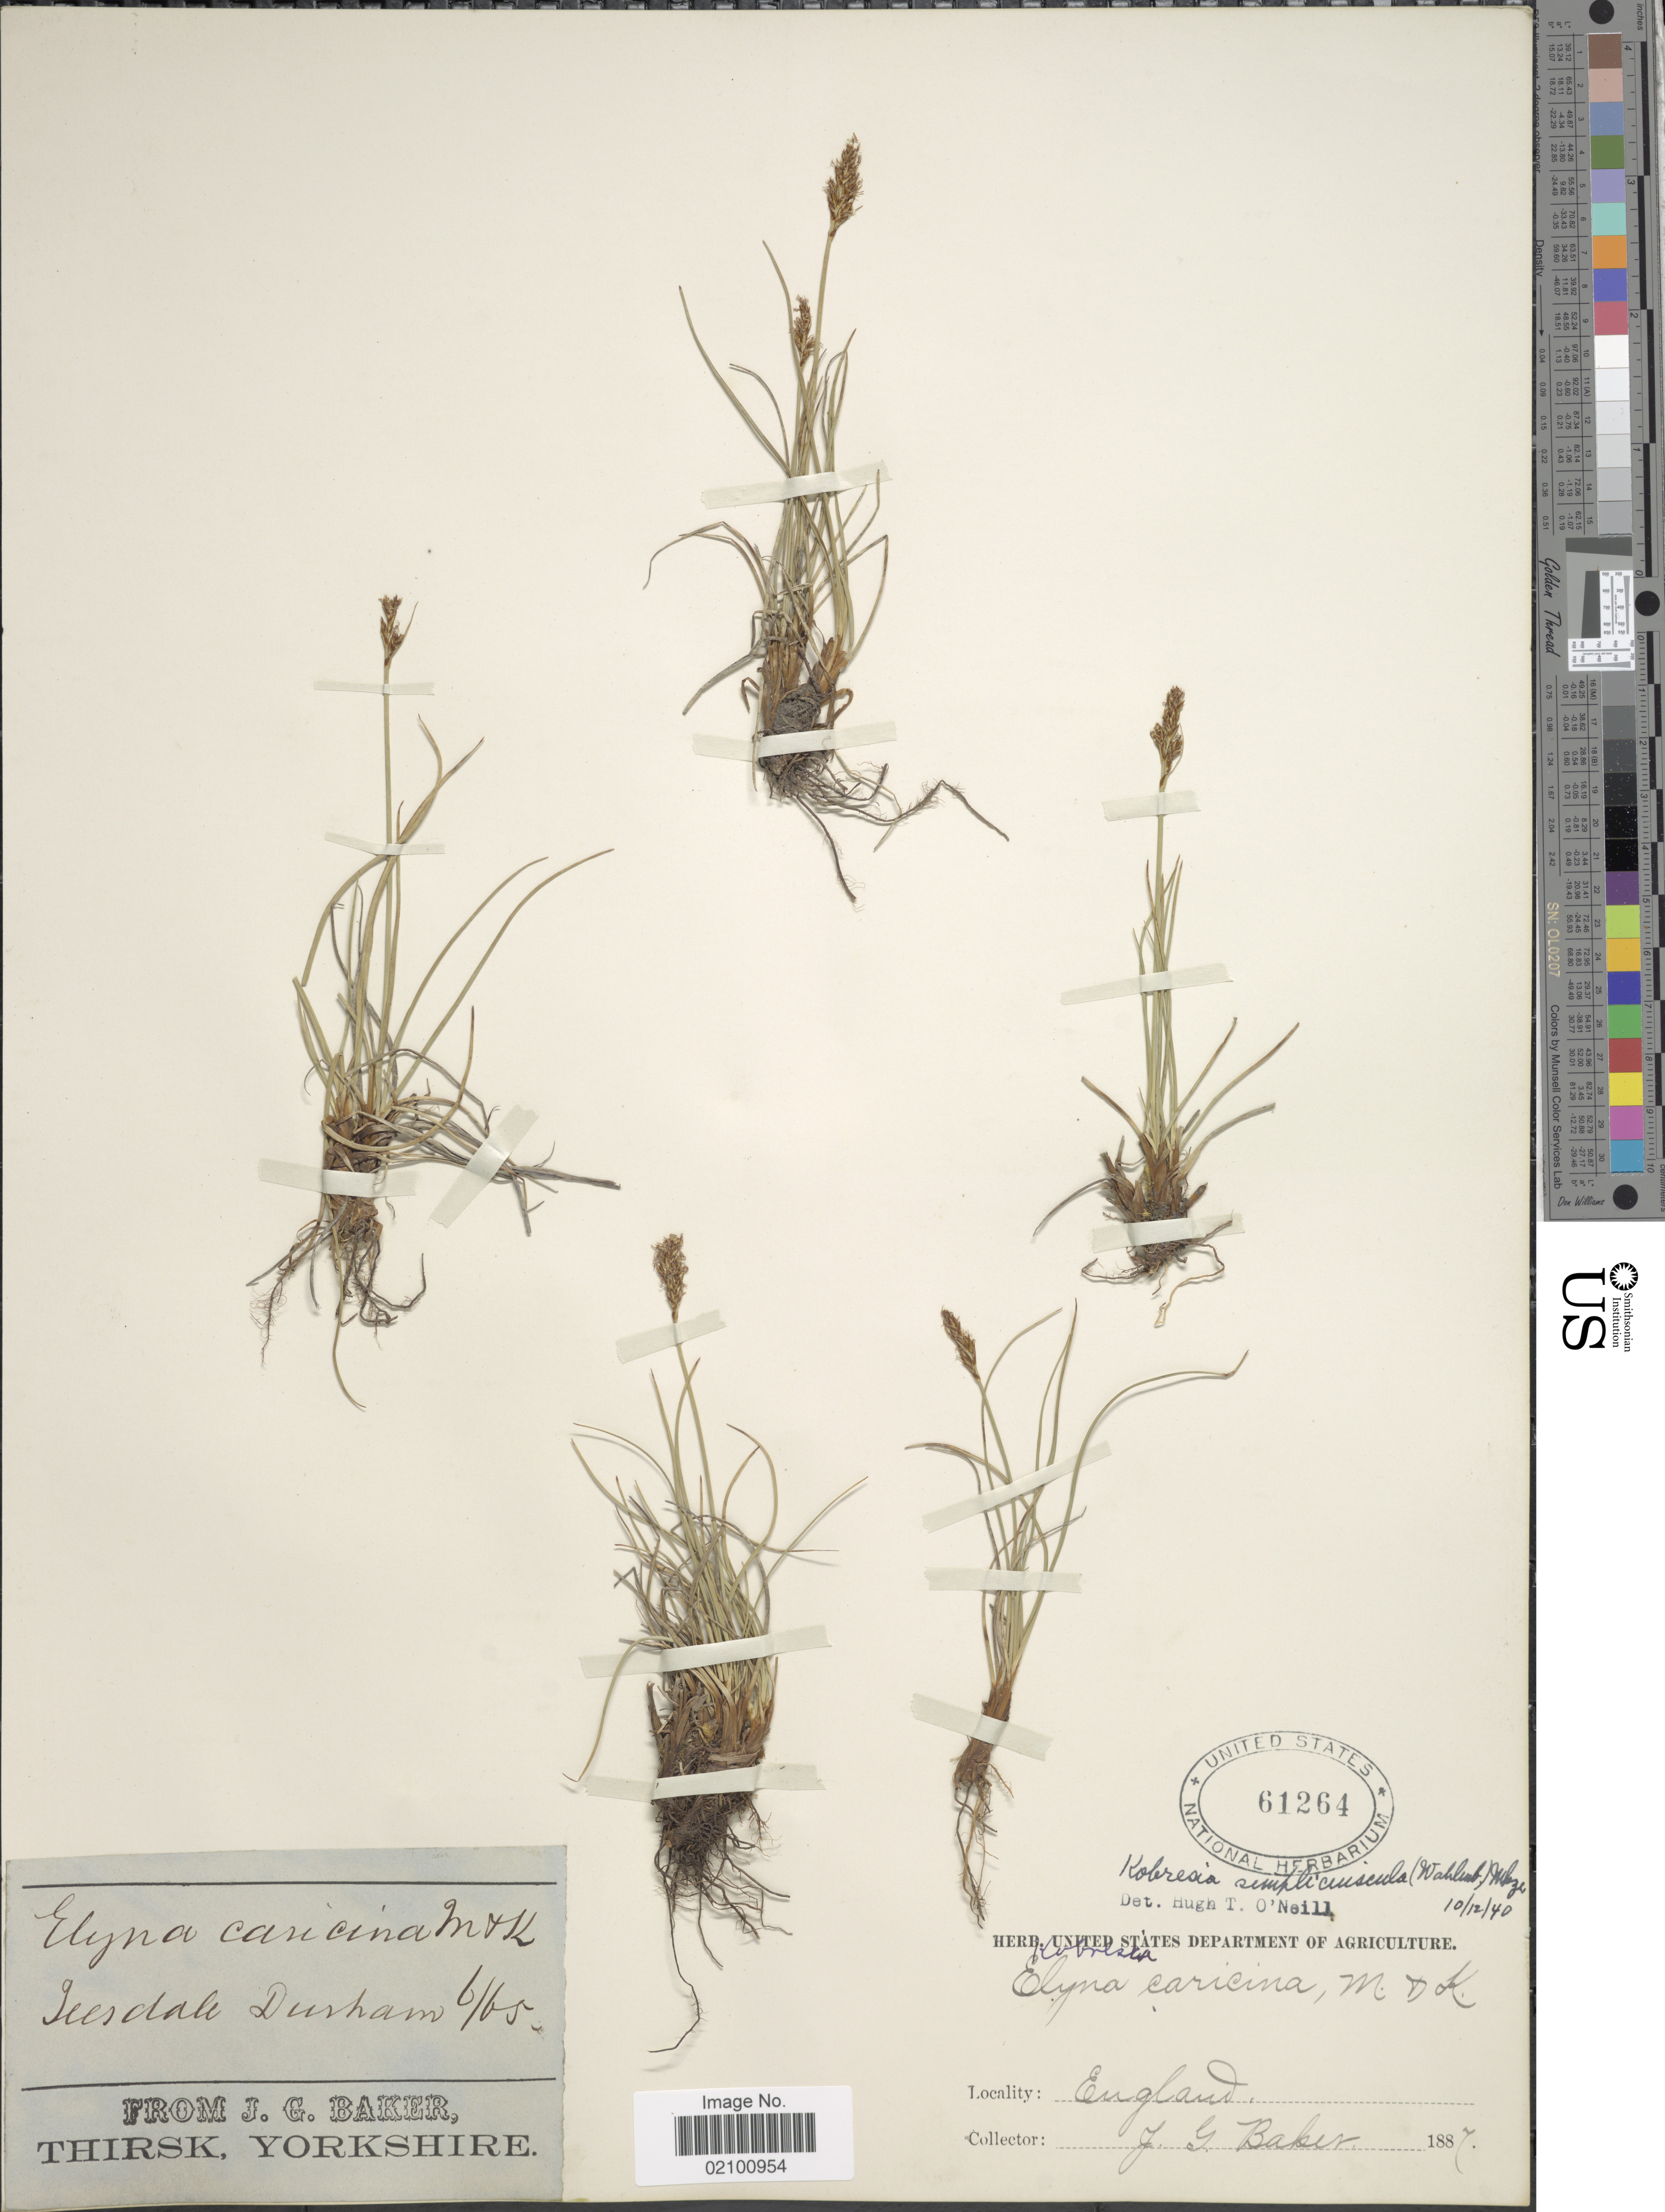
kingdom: Plantae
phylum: Tracheophyta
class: Liliopsida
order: Poales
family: Cyperaceae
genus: Carex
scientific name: Carex simpliciuscula subsp. simpliciuscula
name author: Wahlenb.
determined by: Strong, M. T., (US), Smithsonian Institution - National Museum of Natural History (UNITED STATES)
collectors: J. G. Baker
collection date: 1887-06-15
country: United Kingdom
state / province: England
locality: Teesdale, Durham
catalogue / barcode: US 61264